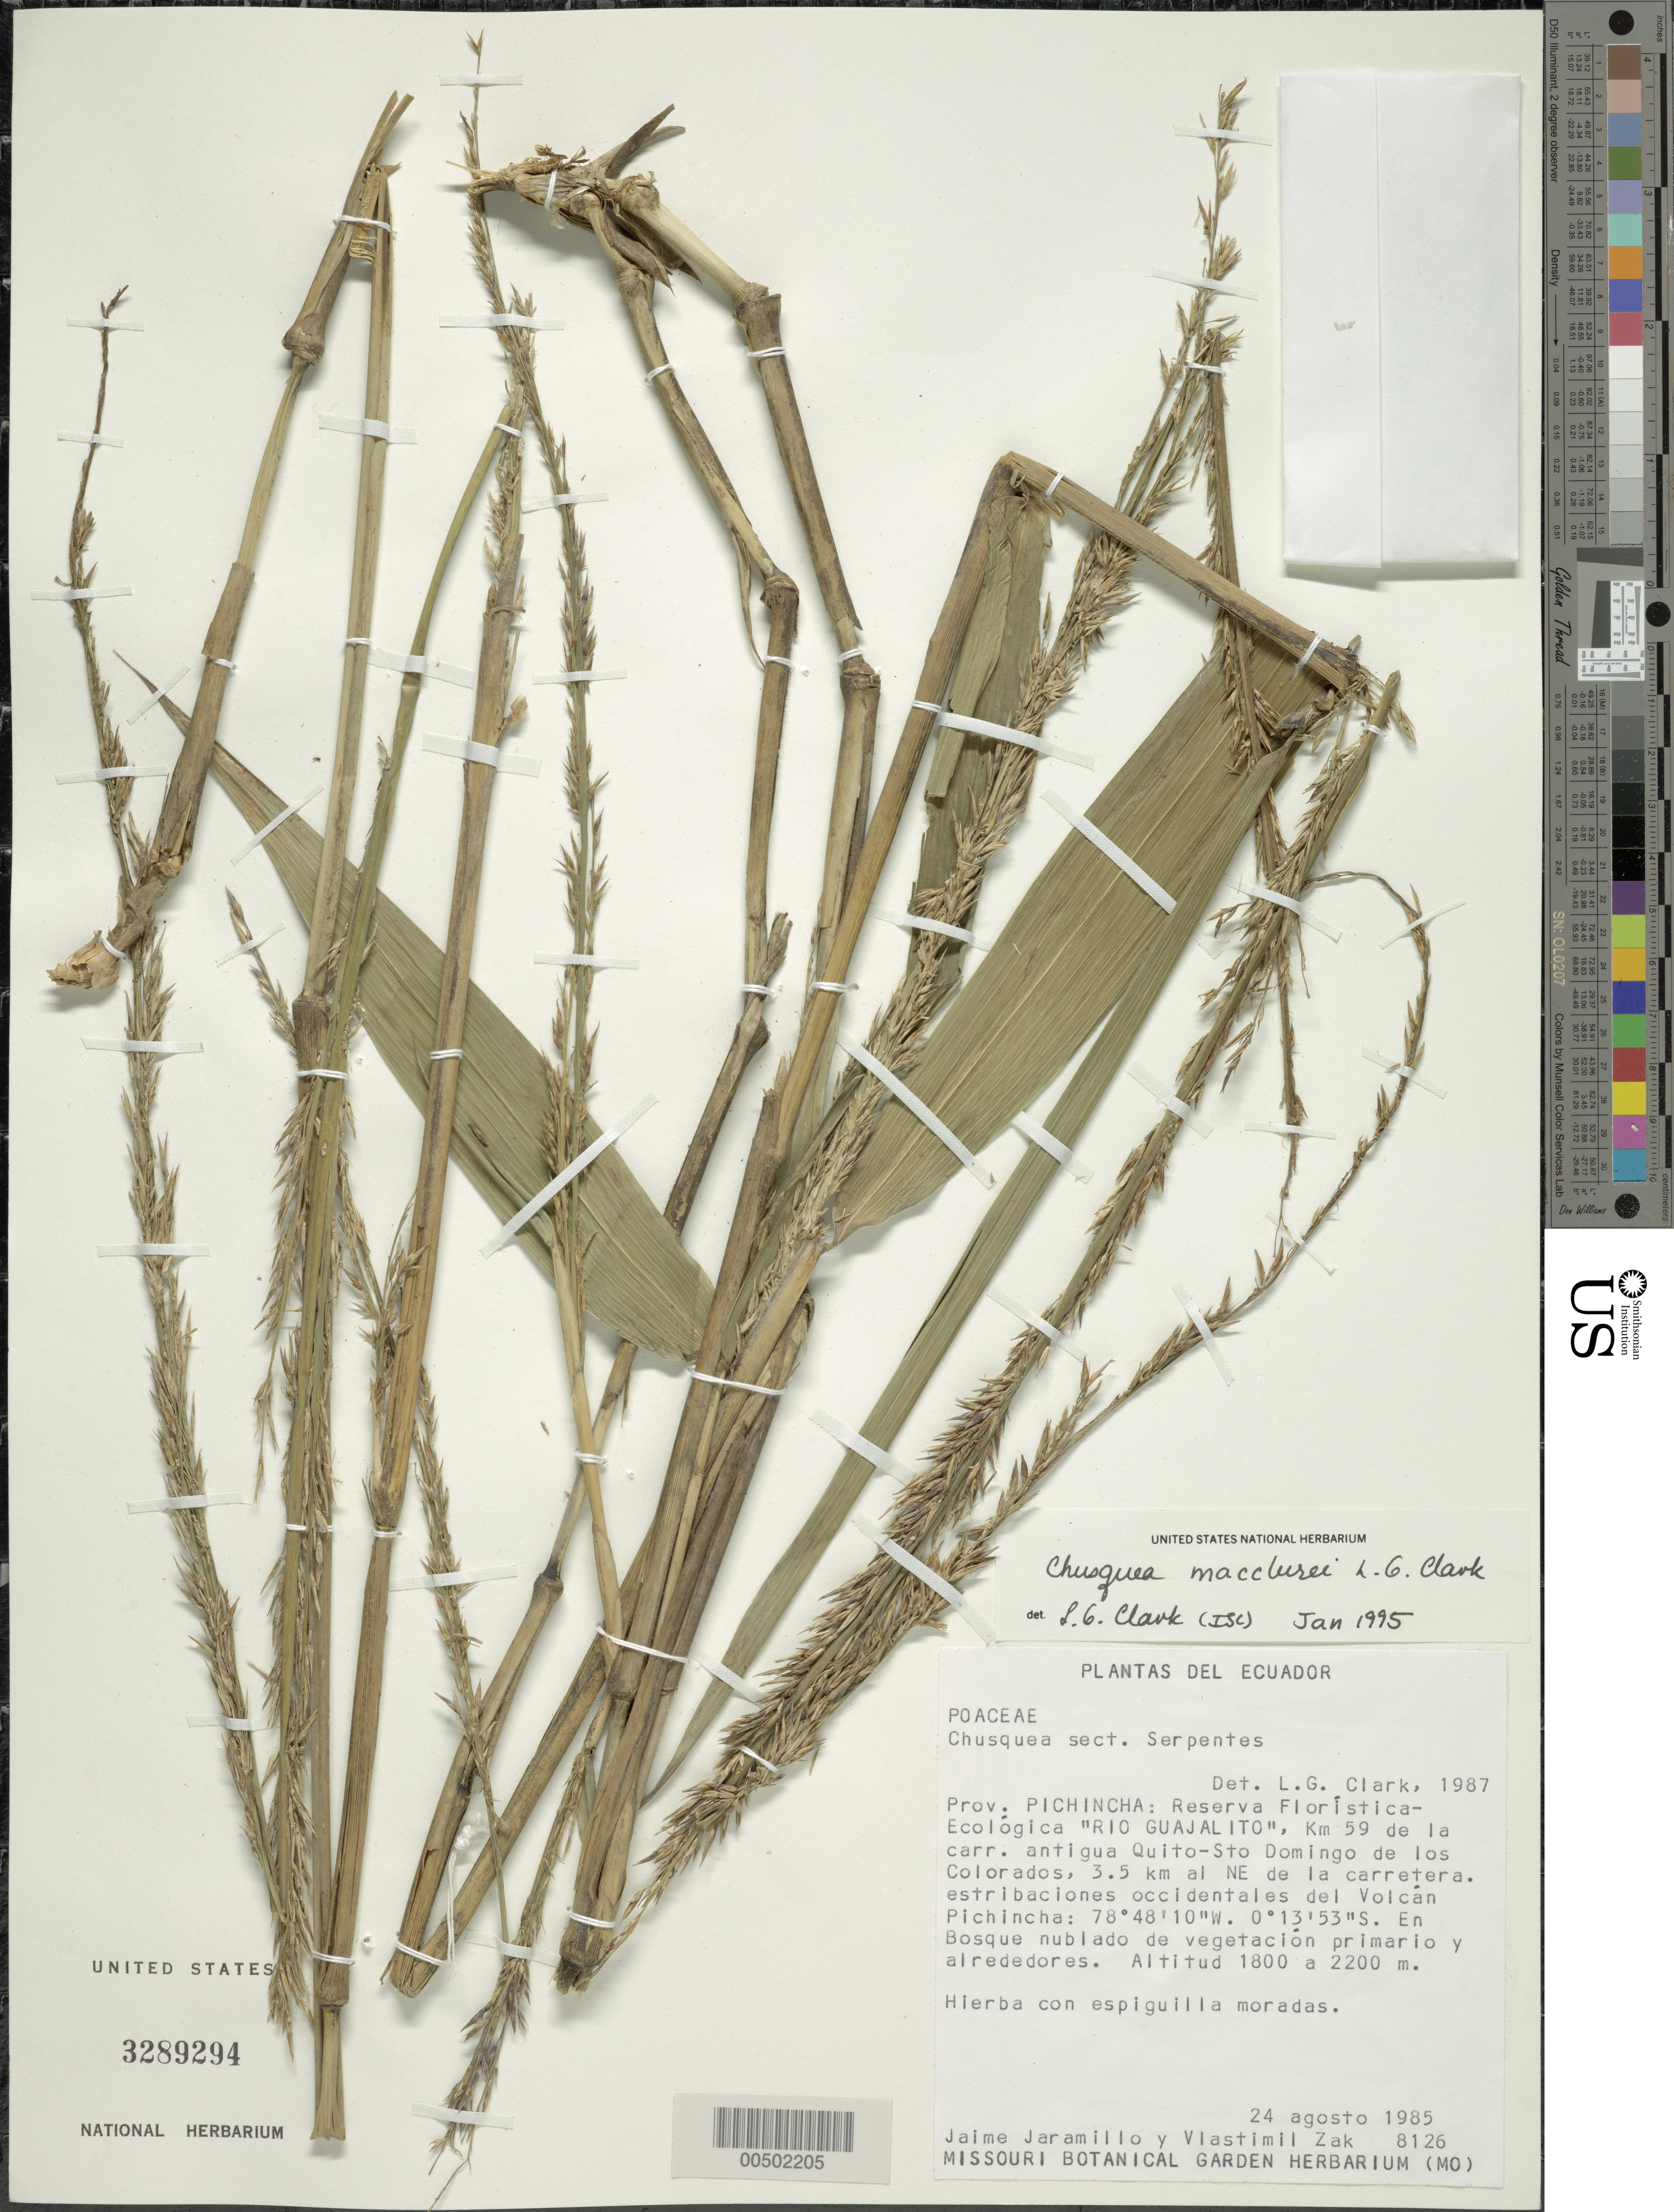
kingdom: Plantae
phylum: Tracheophyta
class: Liliopsida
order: Poales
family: Poaceae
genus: Chusquea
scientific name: Chusquea maclurei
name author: L.G. Clark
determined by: Clark, Lynn G., (ISC), Iowa State University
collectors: J. L. Jaramillo & V. Zak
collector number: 8126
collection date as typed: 24 Aug 1985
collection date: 1985-08-24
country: Ecuador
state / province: Pichincha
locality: Reserva floristica - ecologica "Rio guajalito", km 59 de la carr. antigua quito - sto domingo de los Colorados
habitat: Bosque nublado de vegetacion primario y alrededores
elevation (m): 1800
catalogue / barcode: US 3289294